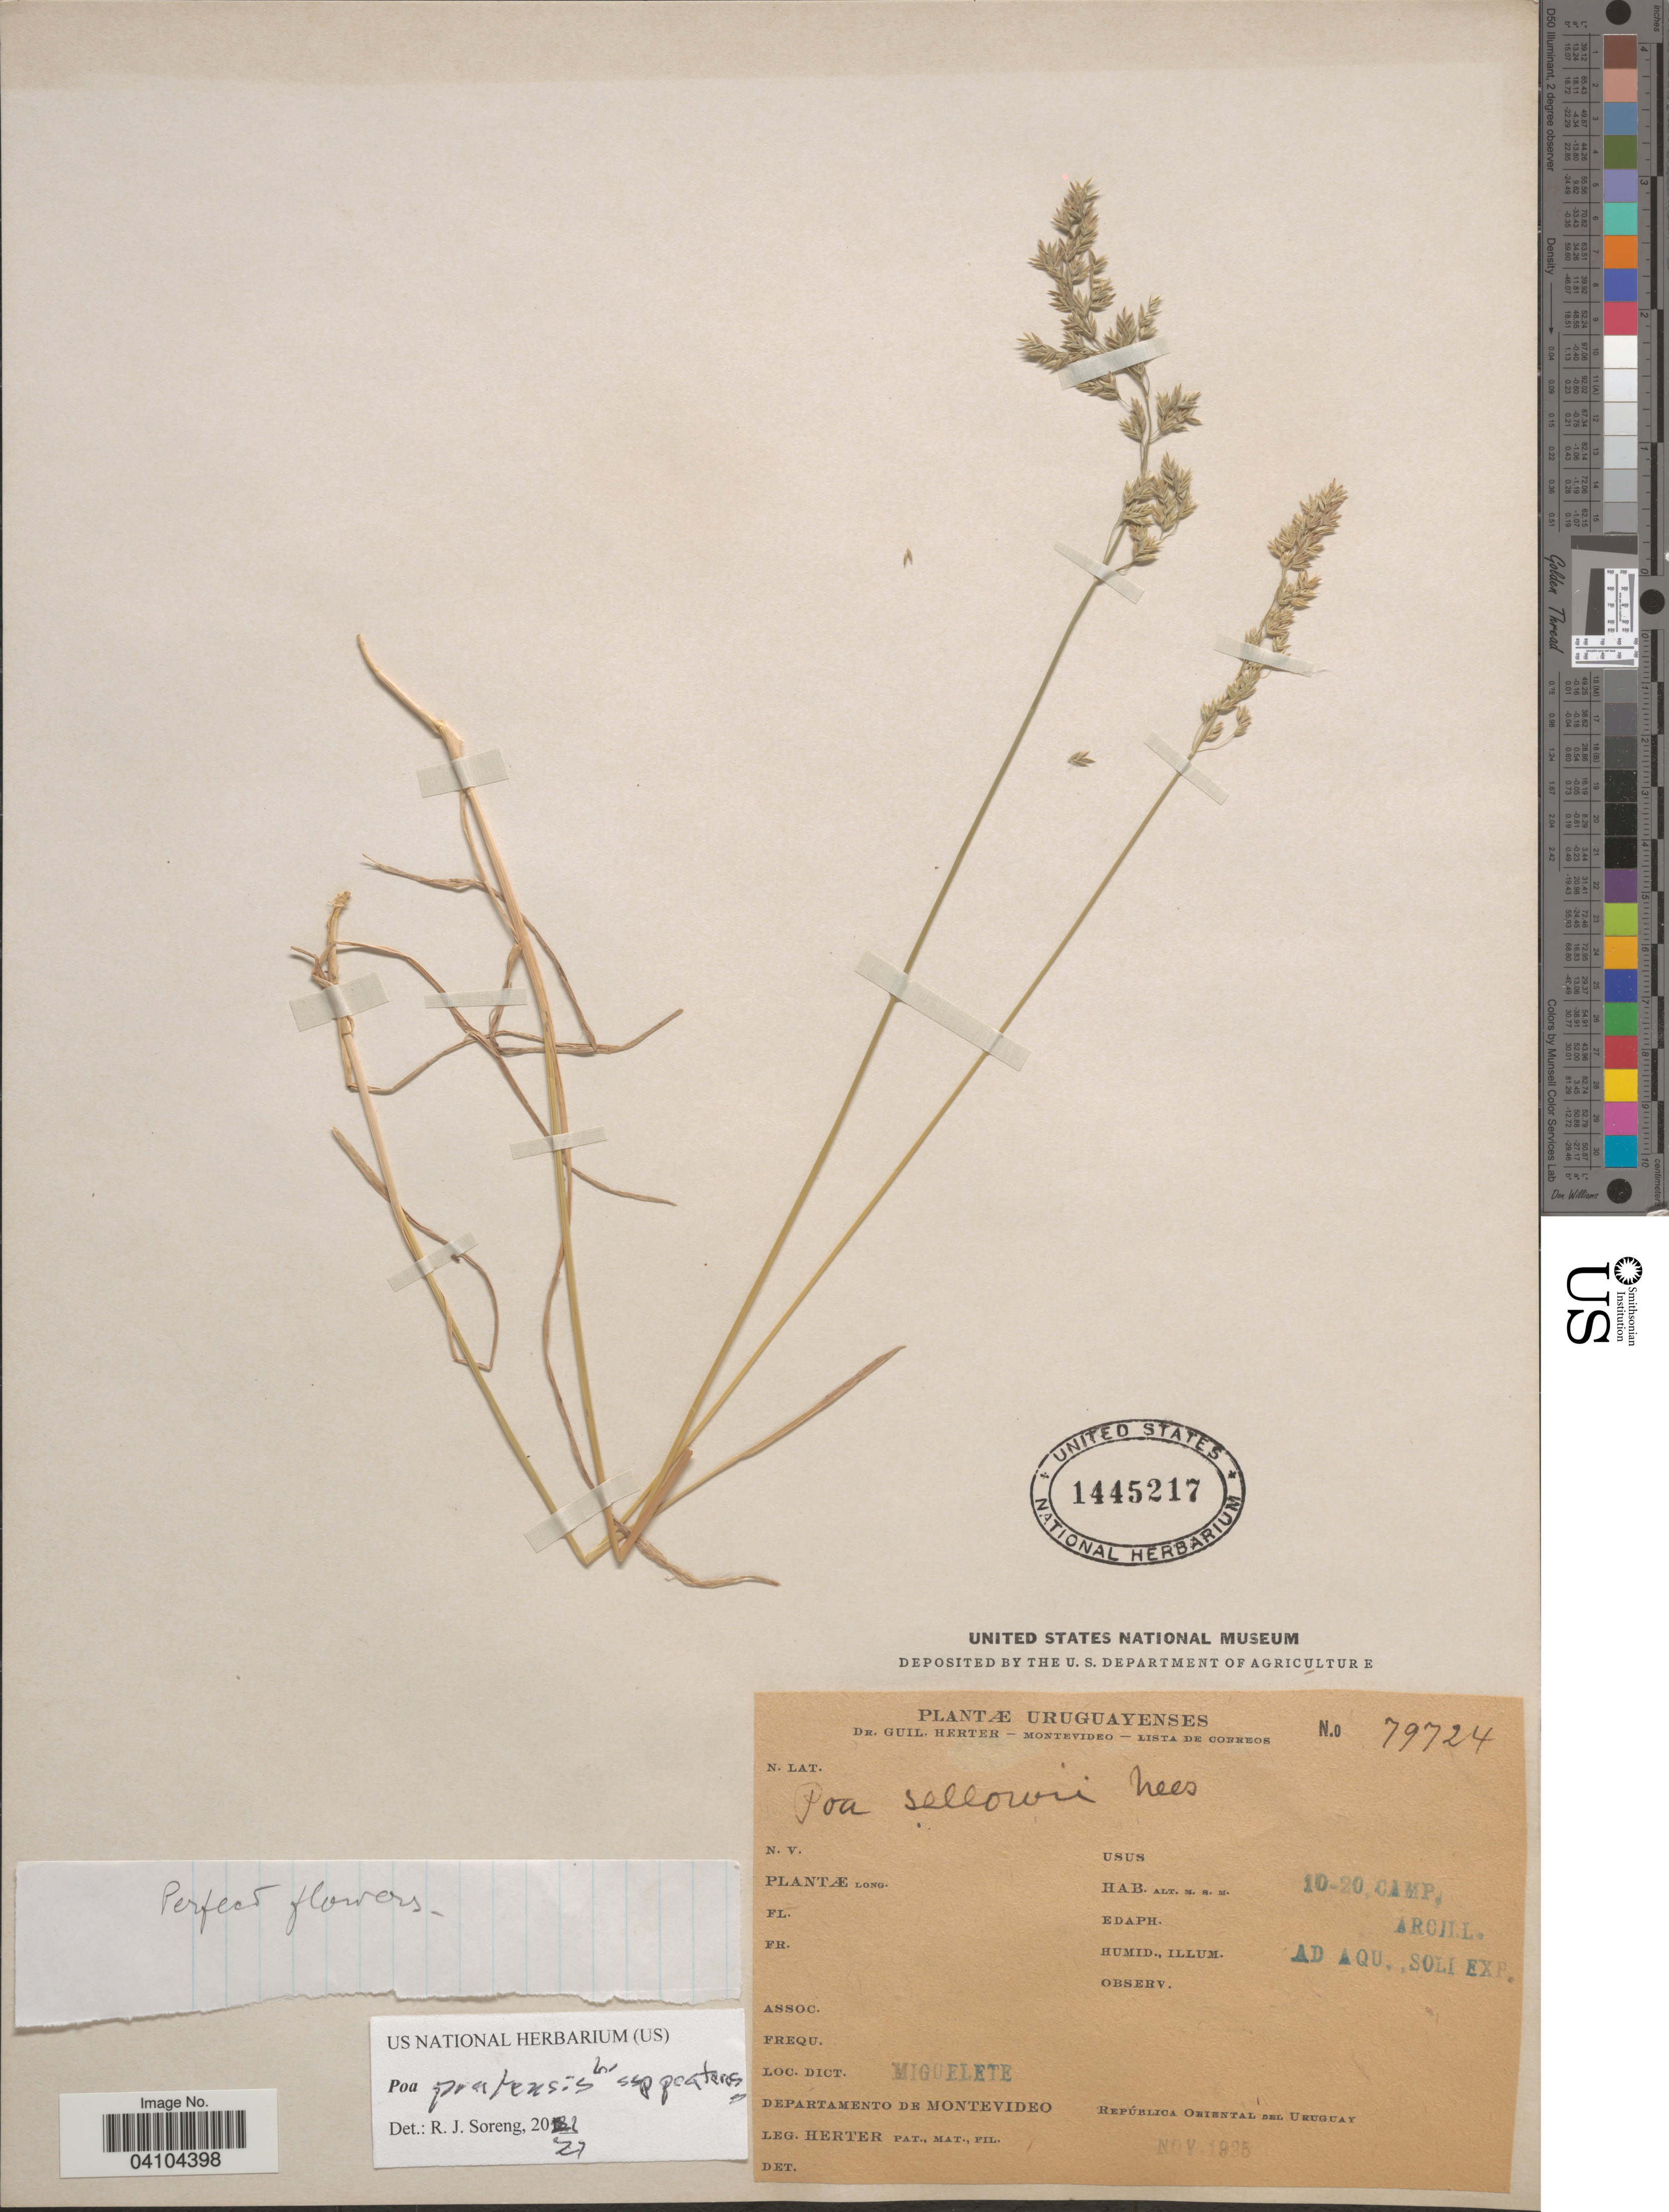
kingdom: Plantae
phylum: Tracheophyta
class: Liliopsida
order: Poales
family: Poaceae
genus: Poa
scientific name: Poa pratensis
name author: L.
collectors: Herter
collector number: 79724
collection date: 1925-11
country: Uruguay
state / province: Montevideo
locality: Dict. Miguelete. Departamento de Montevideo. República Oriental del Uruguay.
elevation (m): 10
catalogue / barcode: US 1445217